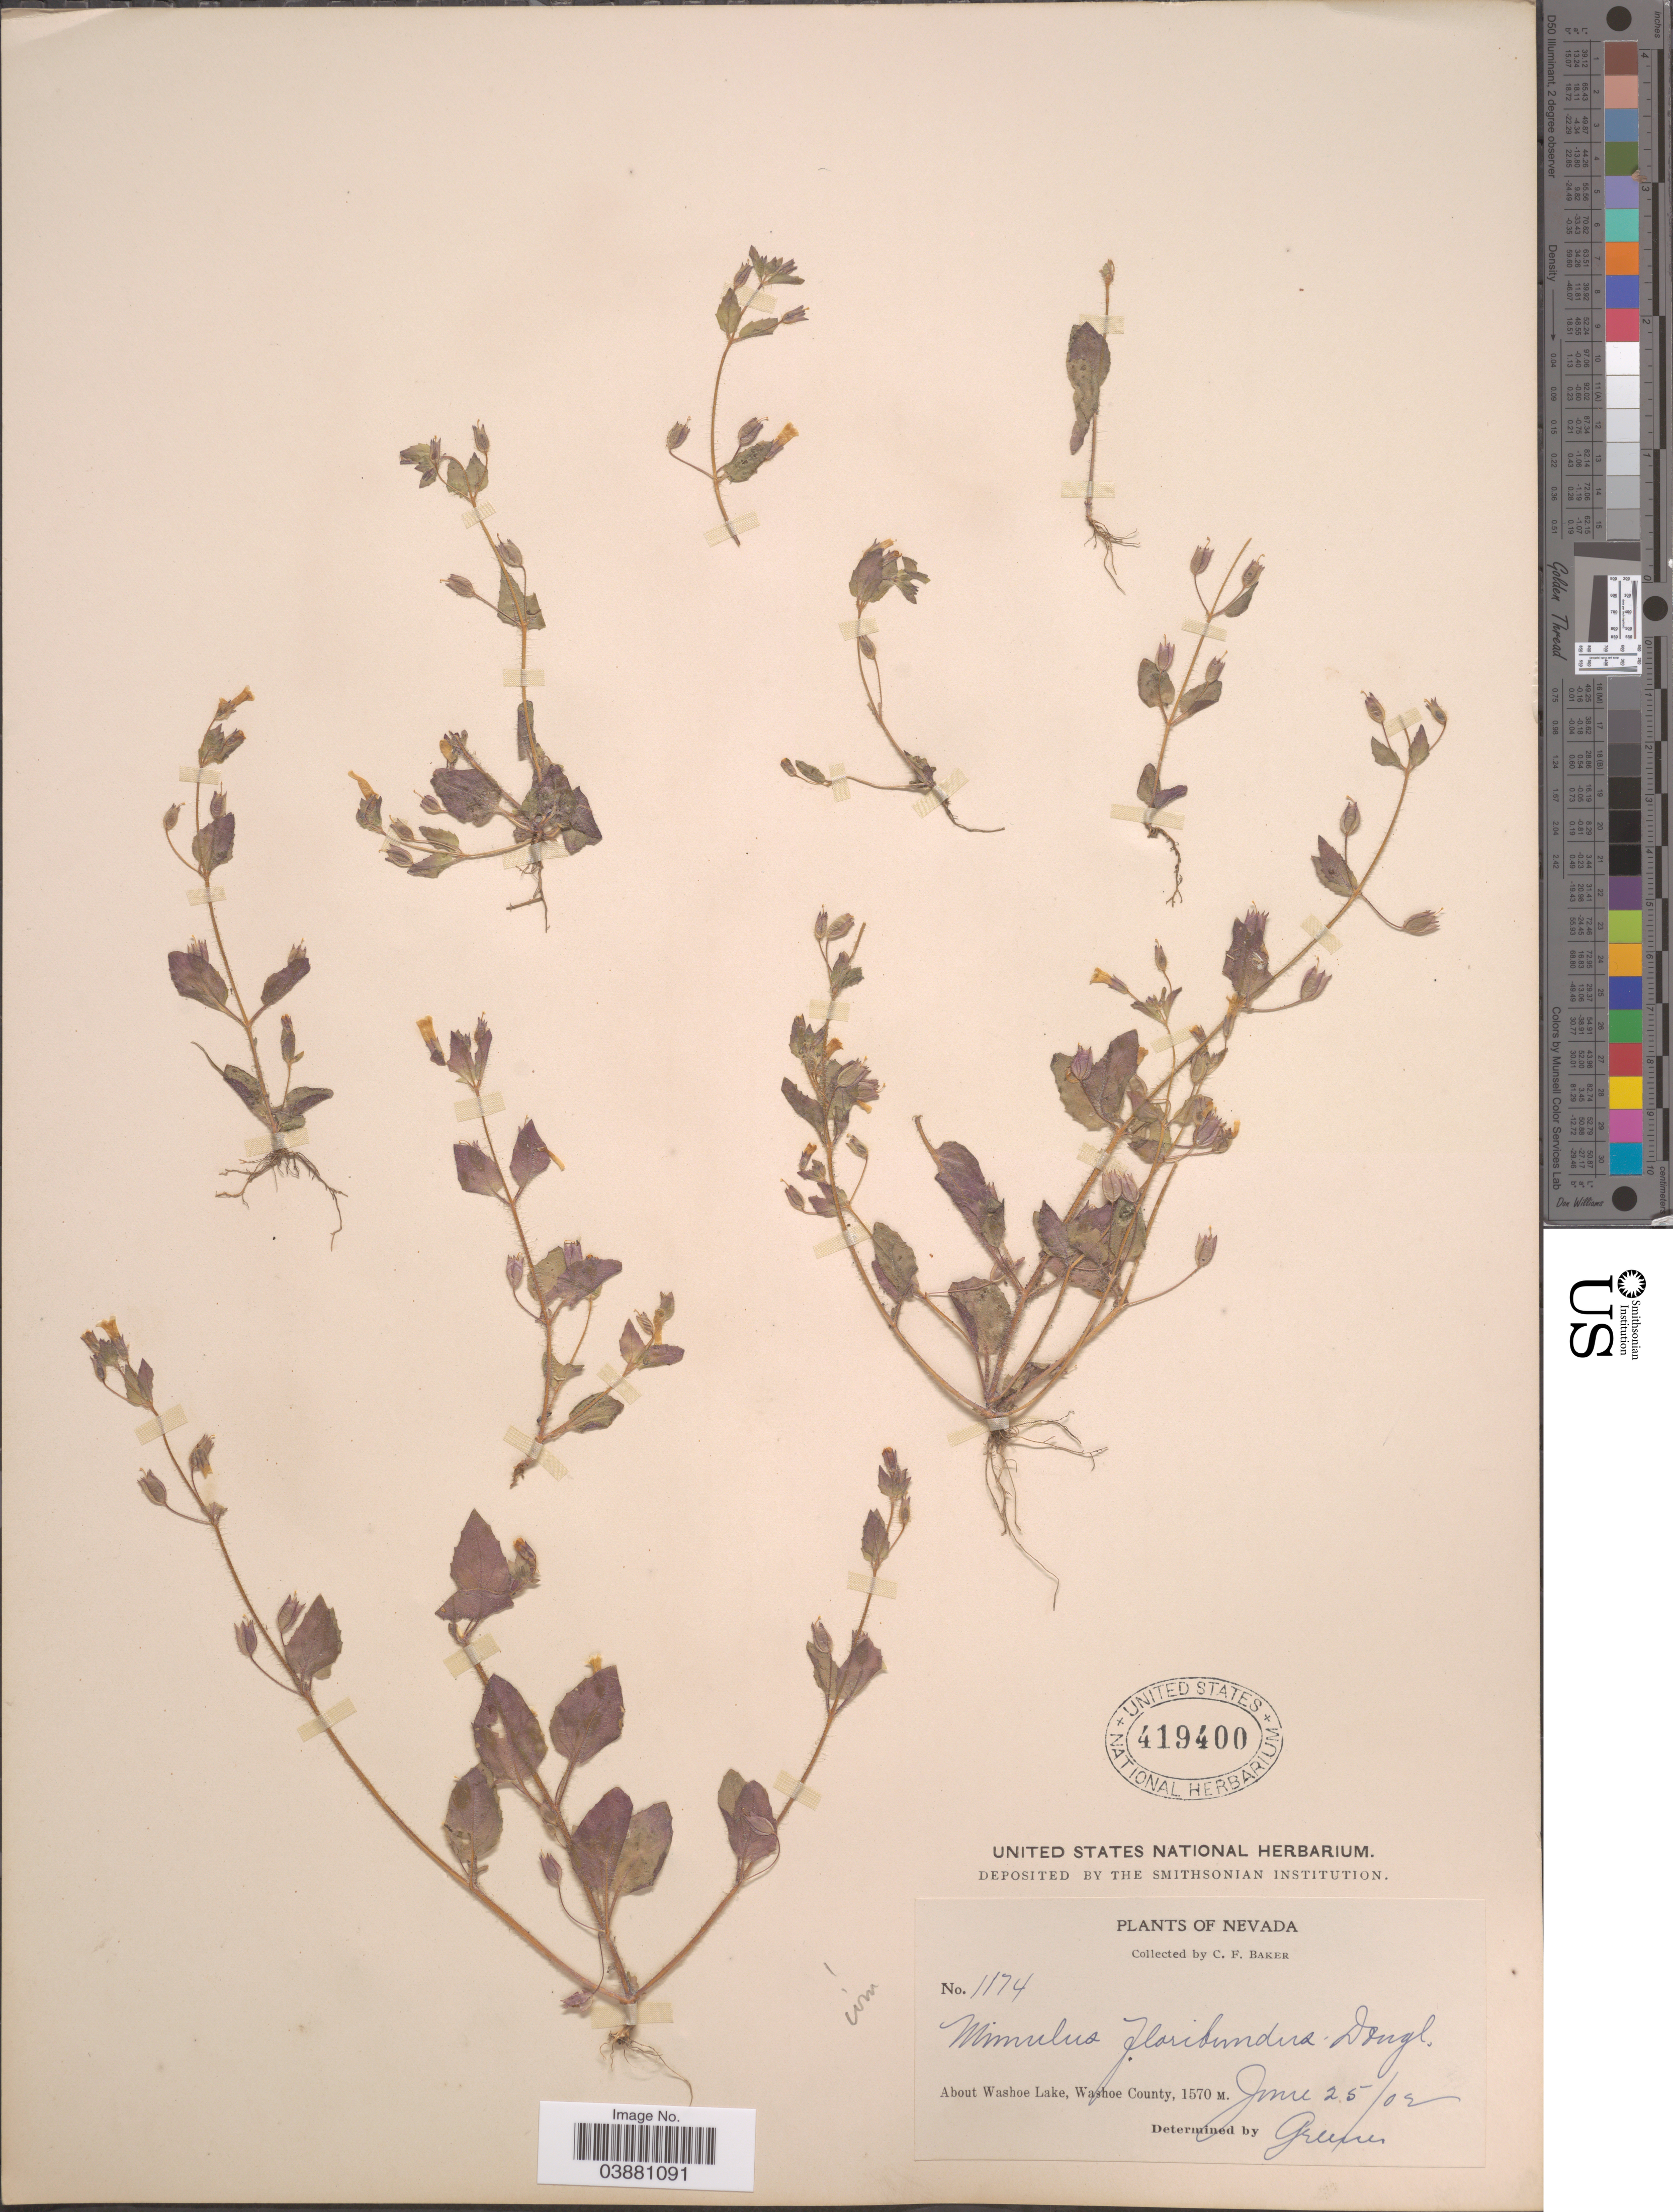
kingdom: Plantae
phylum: Tracheophyta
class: Magnoliopsida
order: Lamiales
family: Phrymaceae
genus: Mimulus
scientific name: Mimulus floribundus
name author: Douglas ex Lindl.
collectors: C. F. Baker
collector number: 1174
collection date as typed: Transcribed d/m/y: 25/6/2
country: United States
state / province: Nevada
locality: About Washoe Lake, Washoe County.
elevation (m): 1570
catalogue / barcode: US 419400